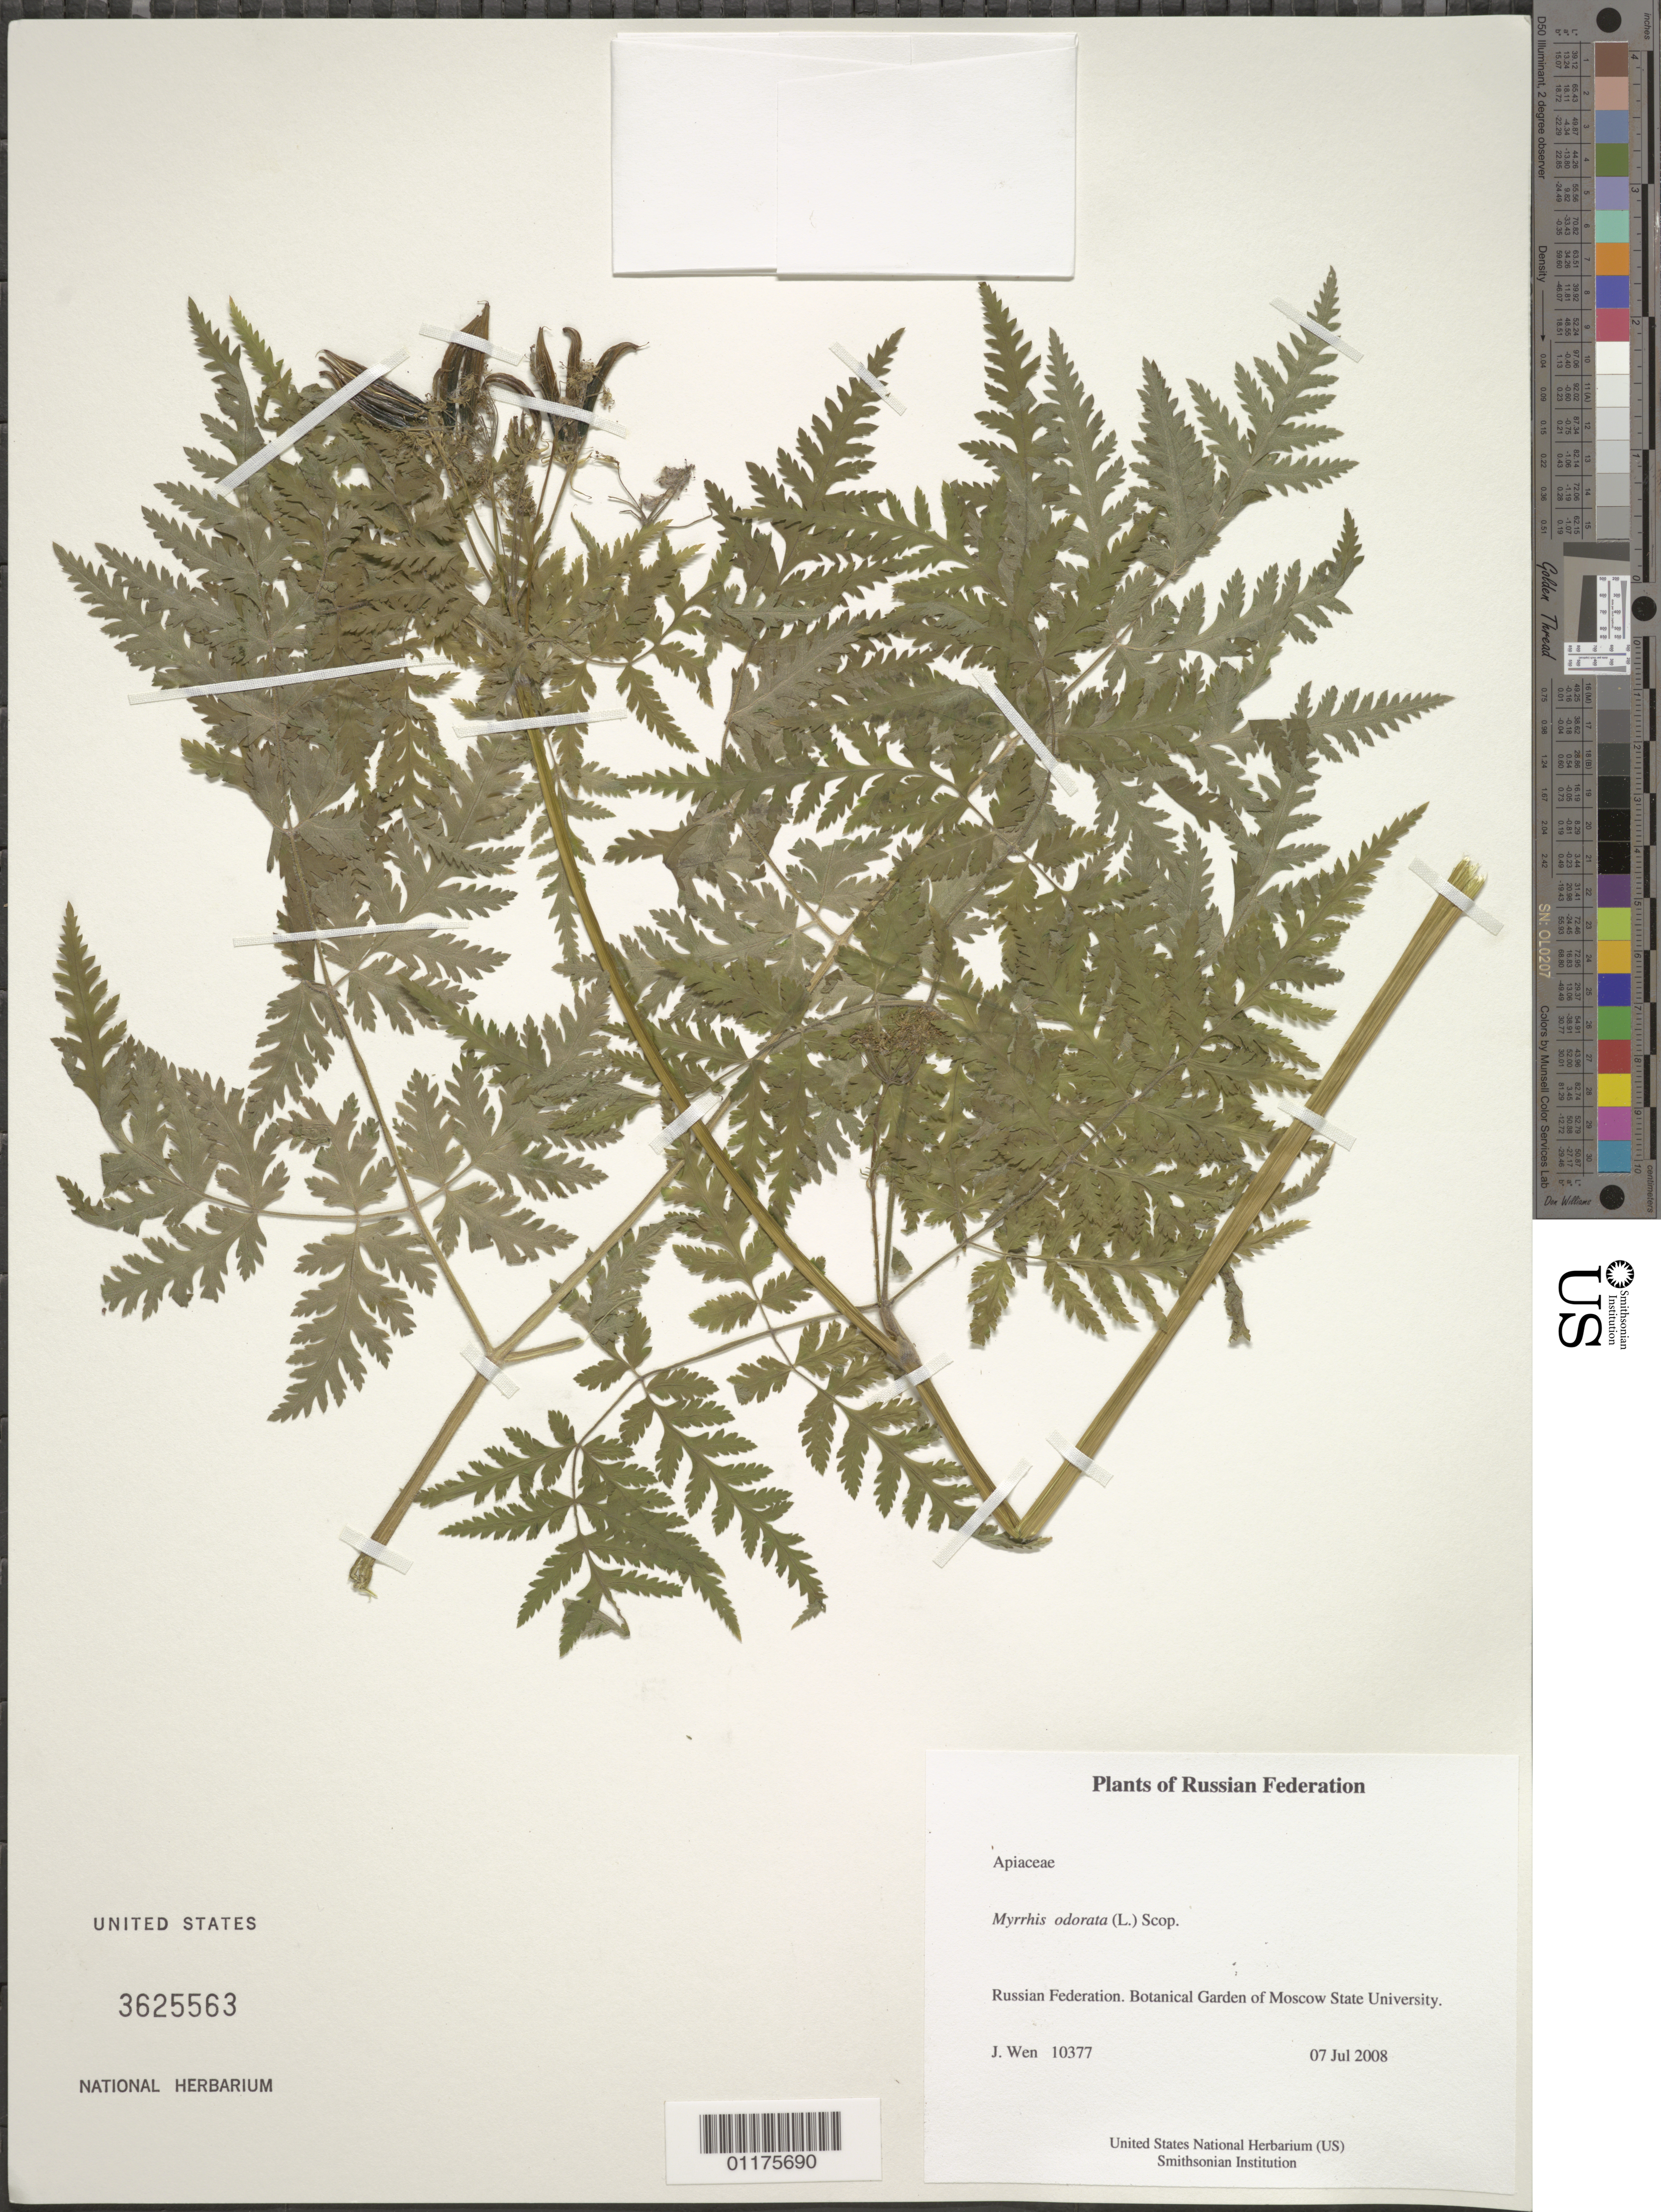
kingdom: Plantae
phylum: Tracheophyta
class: Magnoliopsida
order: Apiales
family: Apiaceae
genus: Myrrhis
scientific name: Myrrhis odorata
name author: (L.) Scop.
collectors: J. Wen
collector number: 10377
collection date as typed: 07 Jul 2008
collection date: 2008-07-07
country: Russian Federation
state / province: Moscow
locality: Botanical Garden of Moscow State University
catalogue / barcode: US 3625563